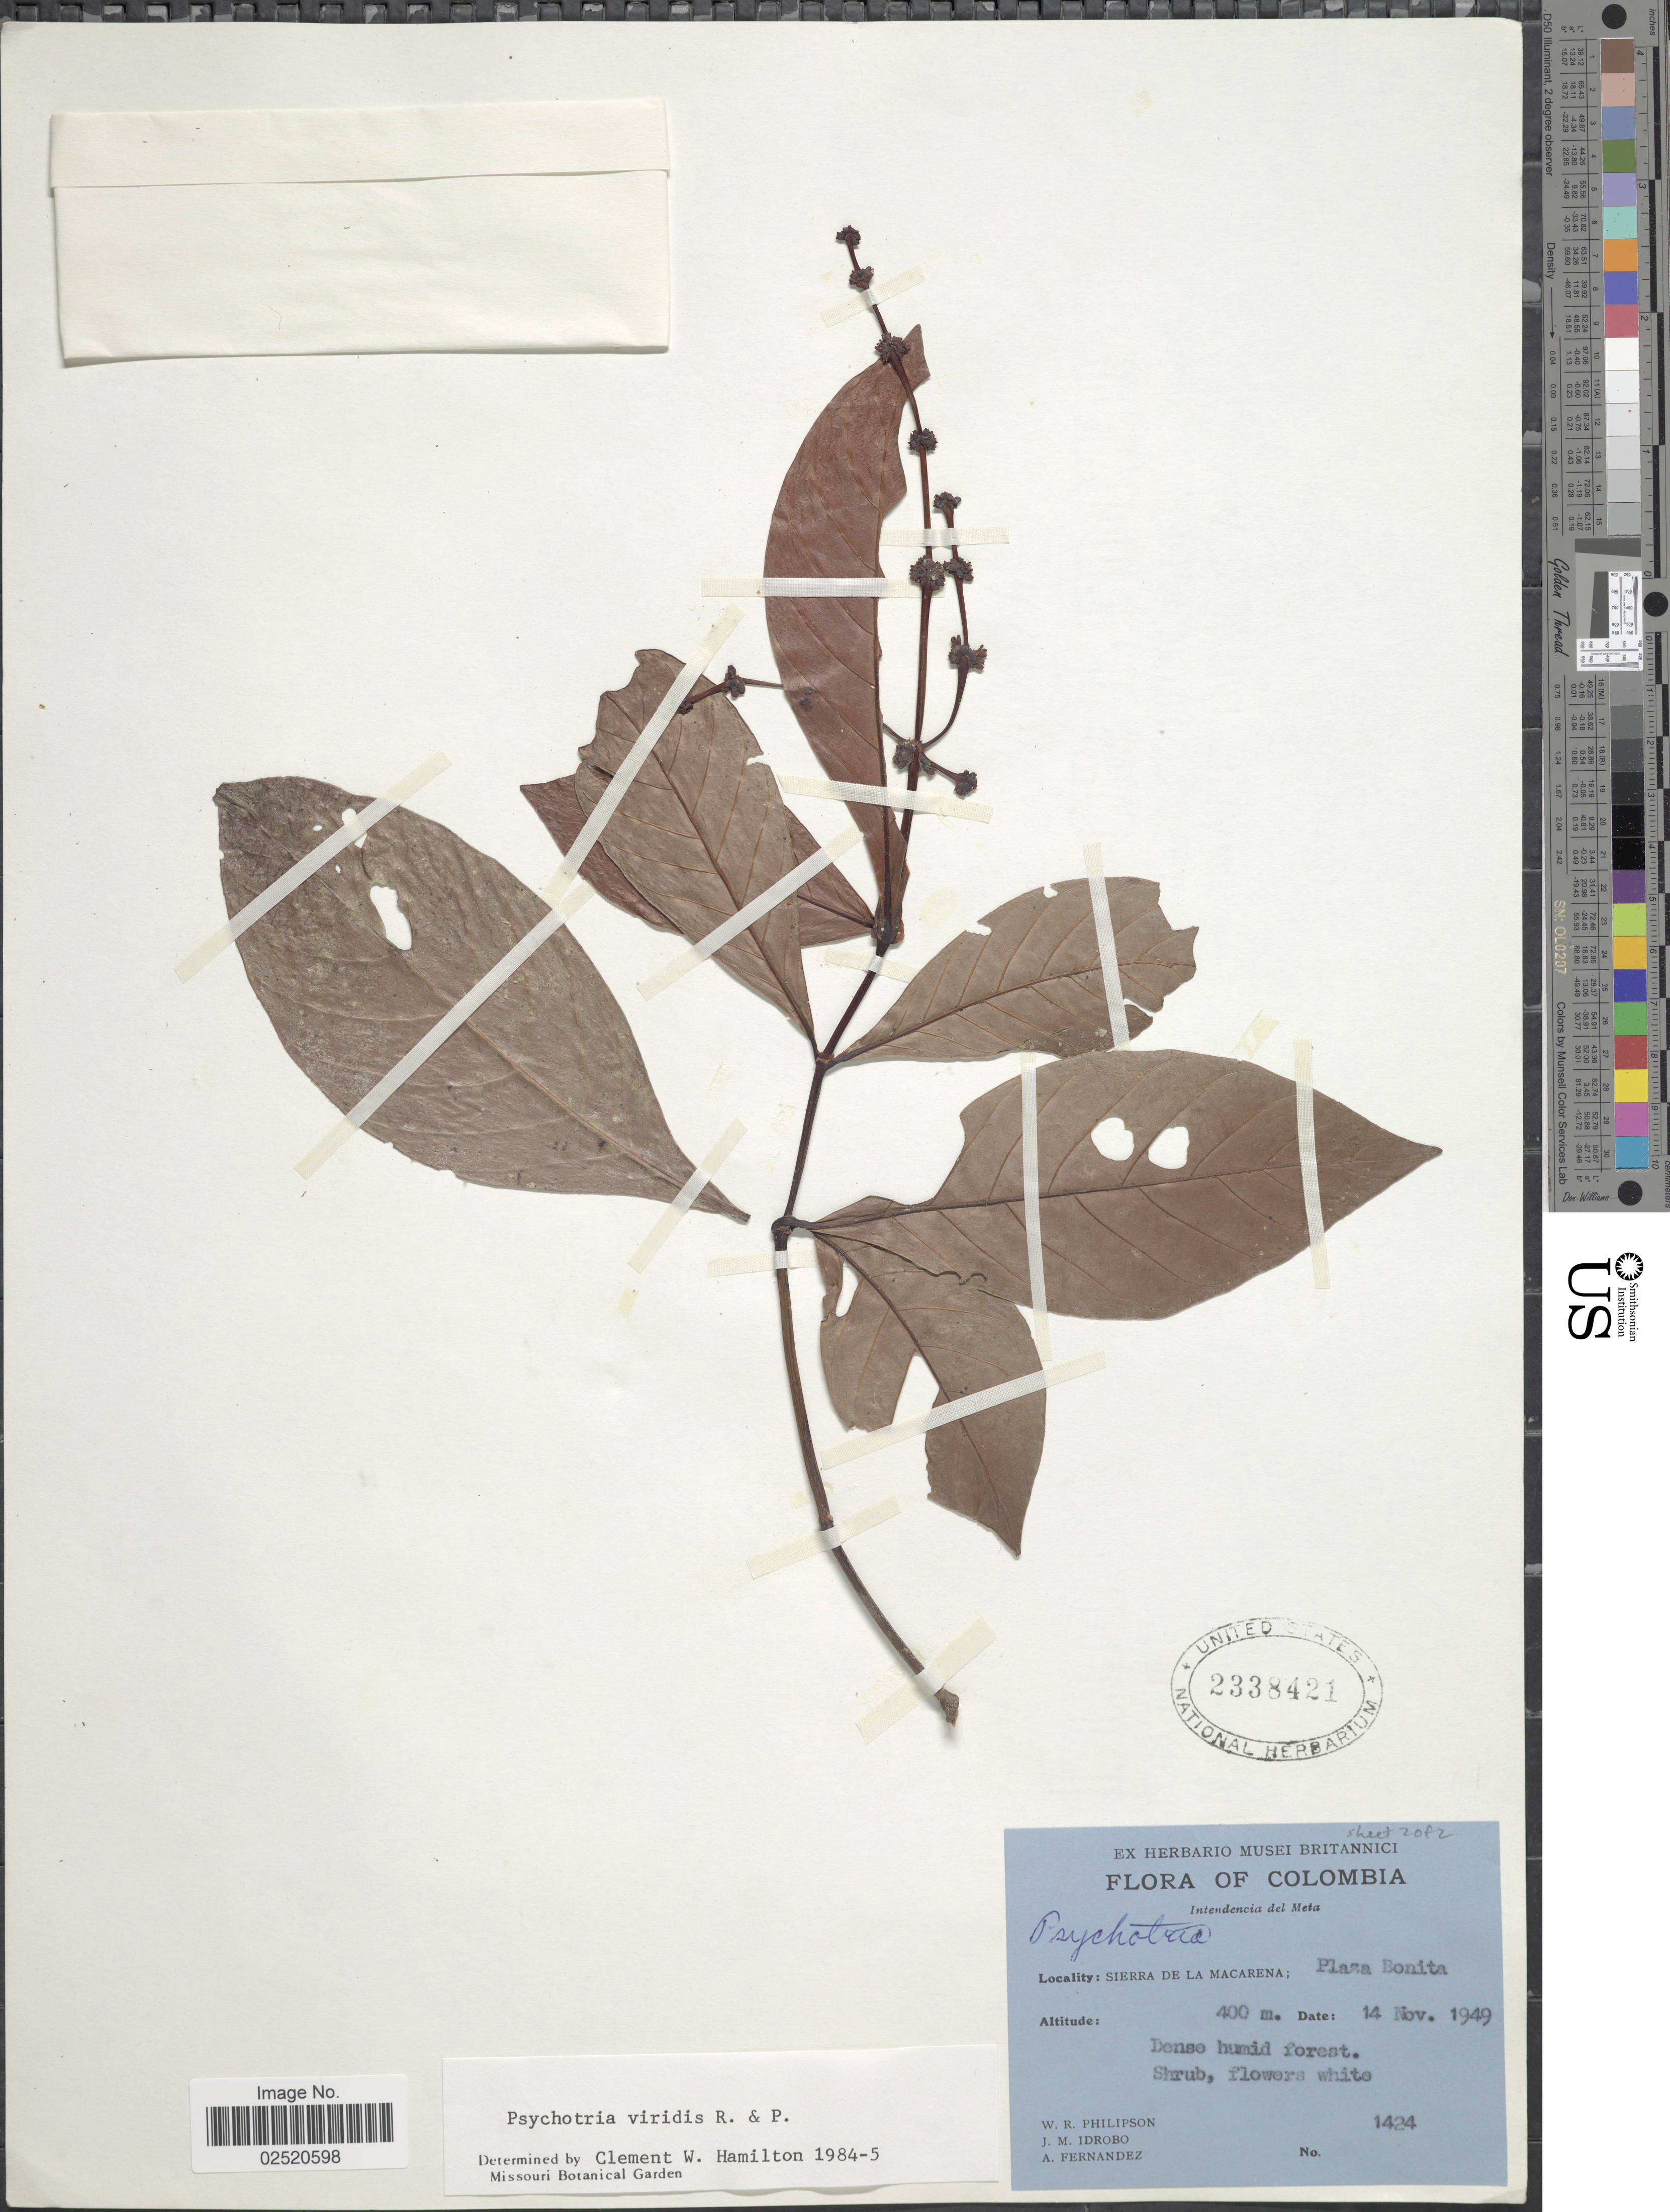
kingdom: Plantae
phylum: Tracheophyta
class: Magnoliopsida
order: Gentianales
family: Rubiaceae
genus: Psychotria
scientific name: Psychotria viridis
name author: Ruiz & Pav.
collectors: W. R. Philipson, J. M. Idrobo & A. Fernandez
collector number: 1424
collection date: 1949-11-14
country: Colombia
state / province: Meta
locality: Sierra de La Macarena; Plaza Bonita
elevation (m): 400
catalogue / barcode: US 2338421